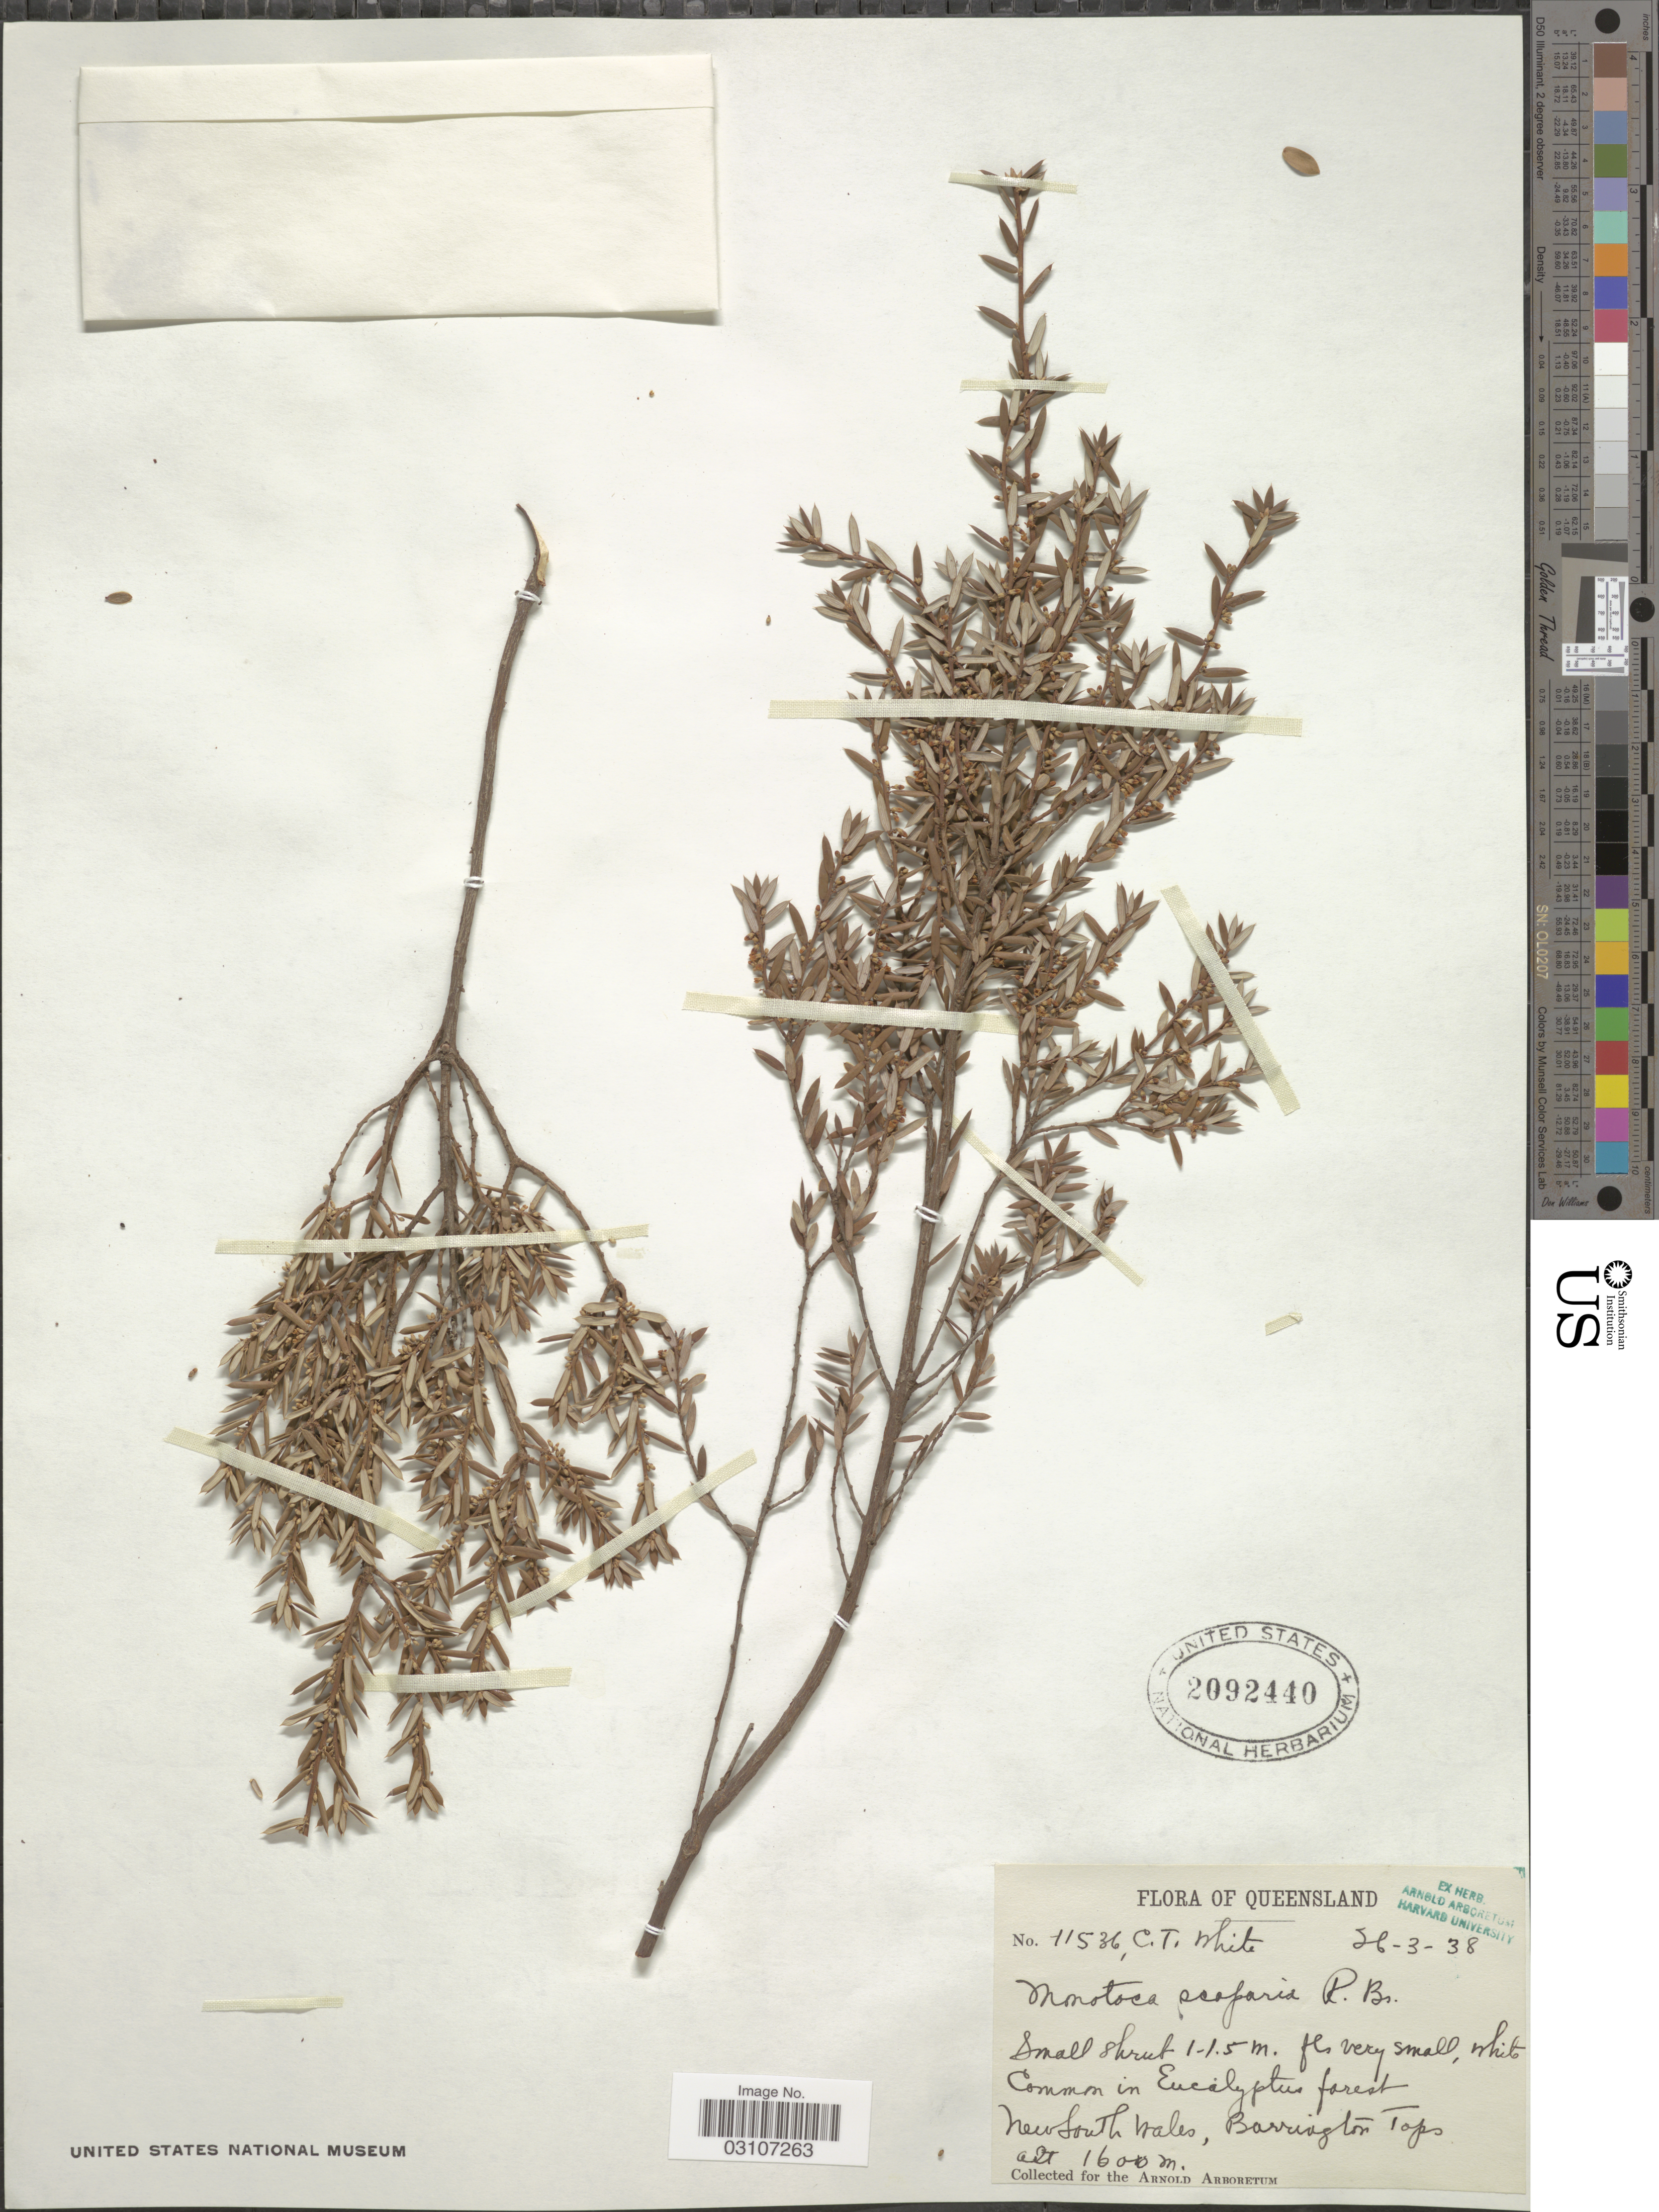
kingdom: Plantae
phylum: Tracheophyta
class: Magnoliopsida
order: Ericales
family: Ericaceae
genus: Monotoca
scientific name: Monotoca scoparia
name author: (Sm.) R. Br.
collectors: C. T. White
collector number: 11536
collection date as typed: Transcribed d/m/y: 26/3/38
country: Australia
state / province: New South Wales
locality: Barrington Tops.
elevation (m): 1600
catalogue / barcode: US 2092440